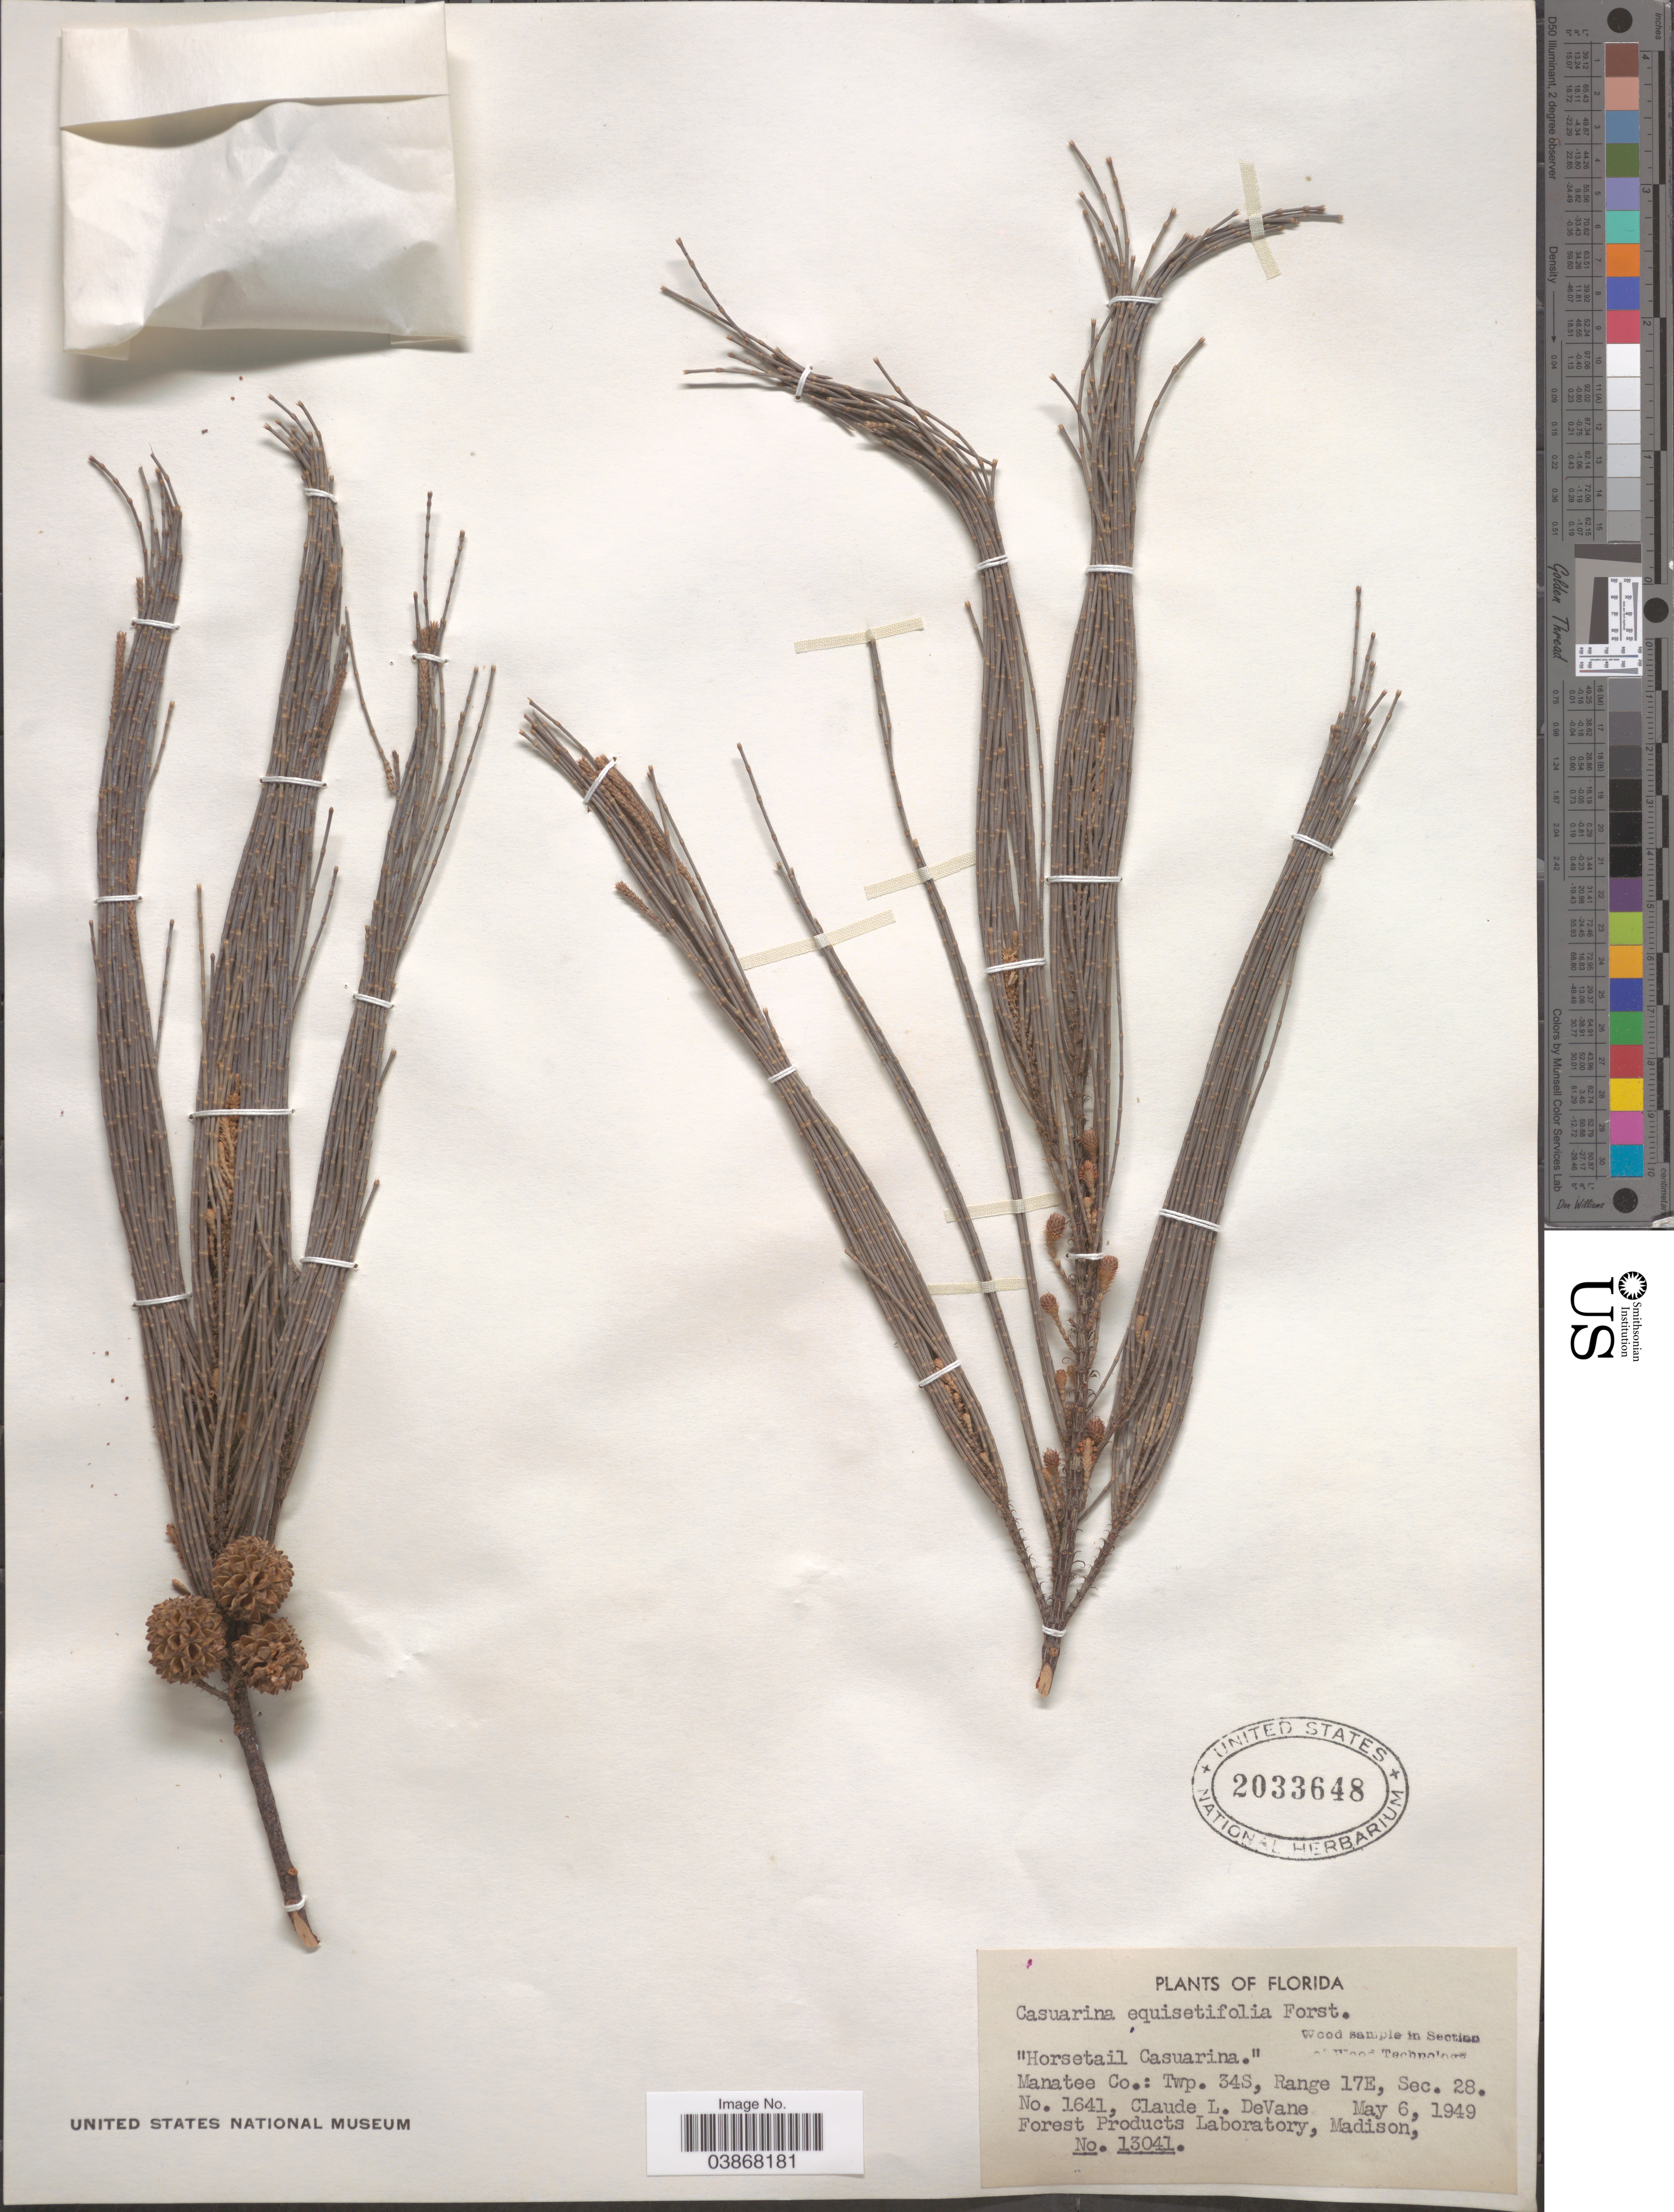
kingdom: Plantae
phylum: Tracheophyta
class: Magnoliopsida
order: Fagales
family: Casuarinaceae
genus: Casuarina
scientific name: Casuarina equisetifolia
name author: L.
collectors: C. Devane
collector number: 1641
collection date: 1949-05-06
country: United States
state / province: Florida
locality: Manatee Co.: Twp. 34S, Range 17E, Sec. 28.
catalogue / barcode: US 2033648